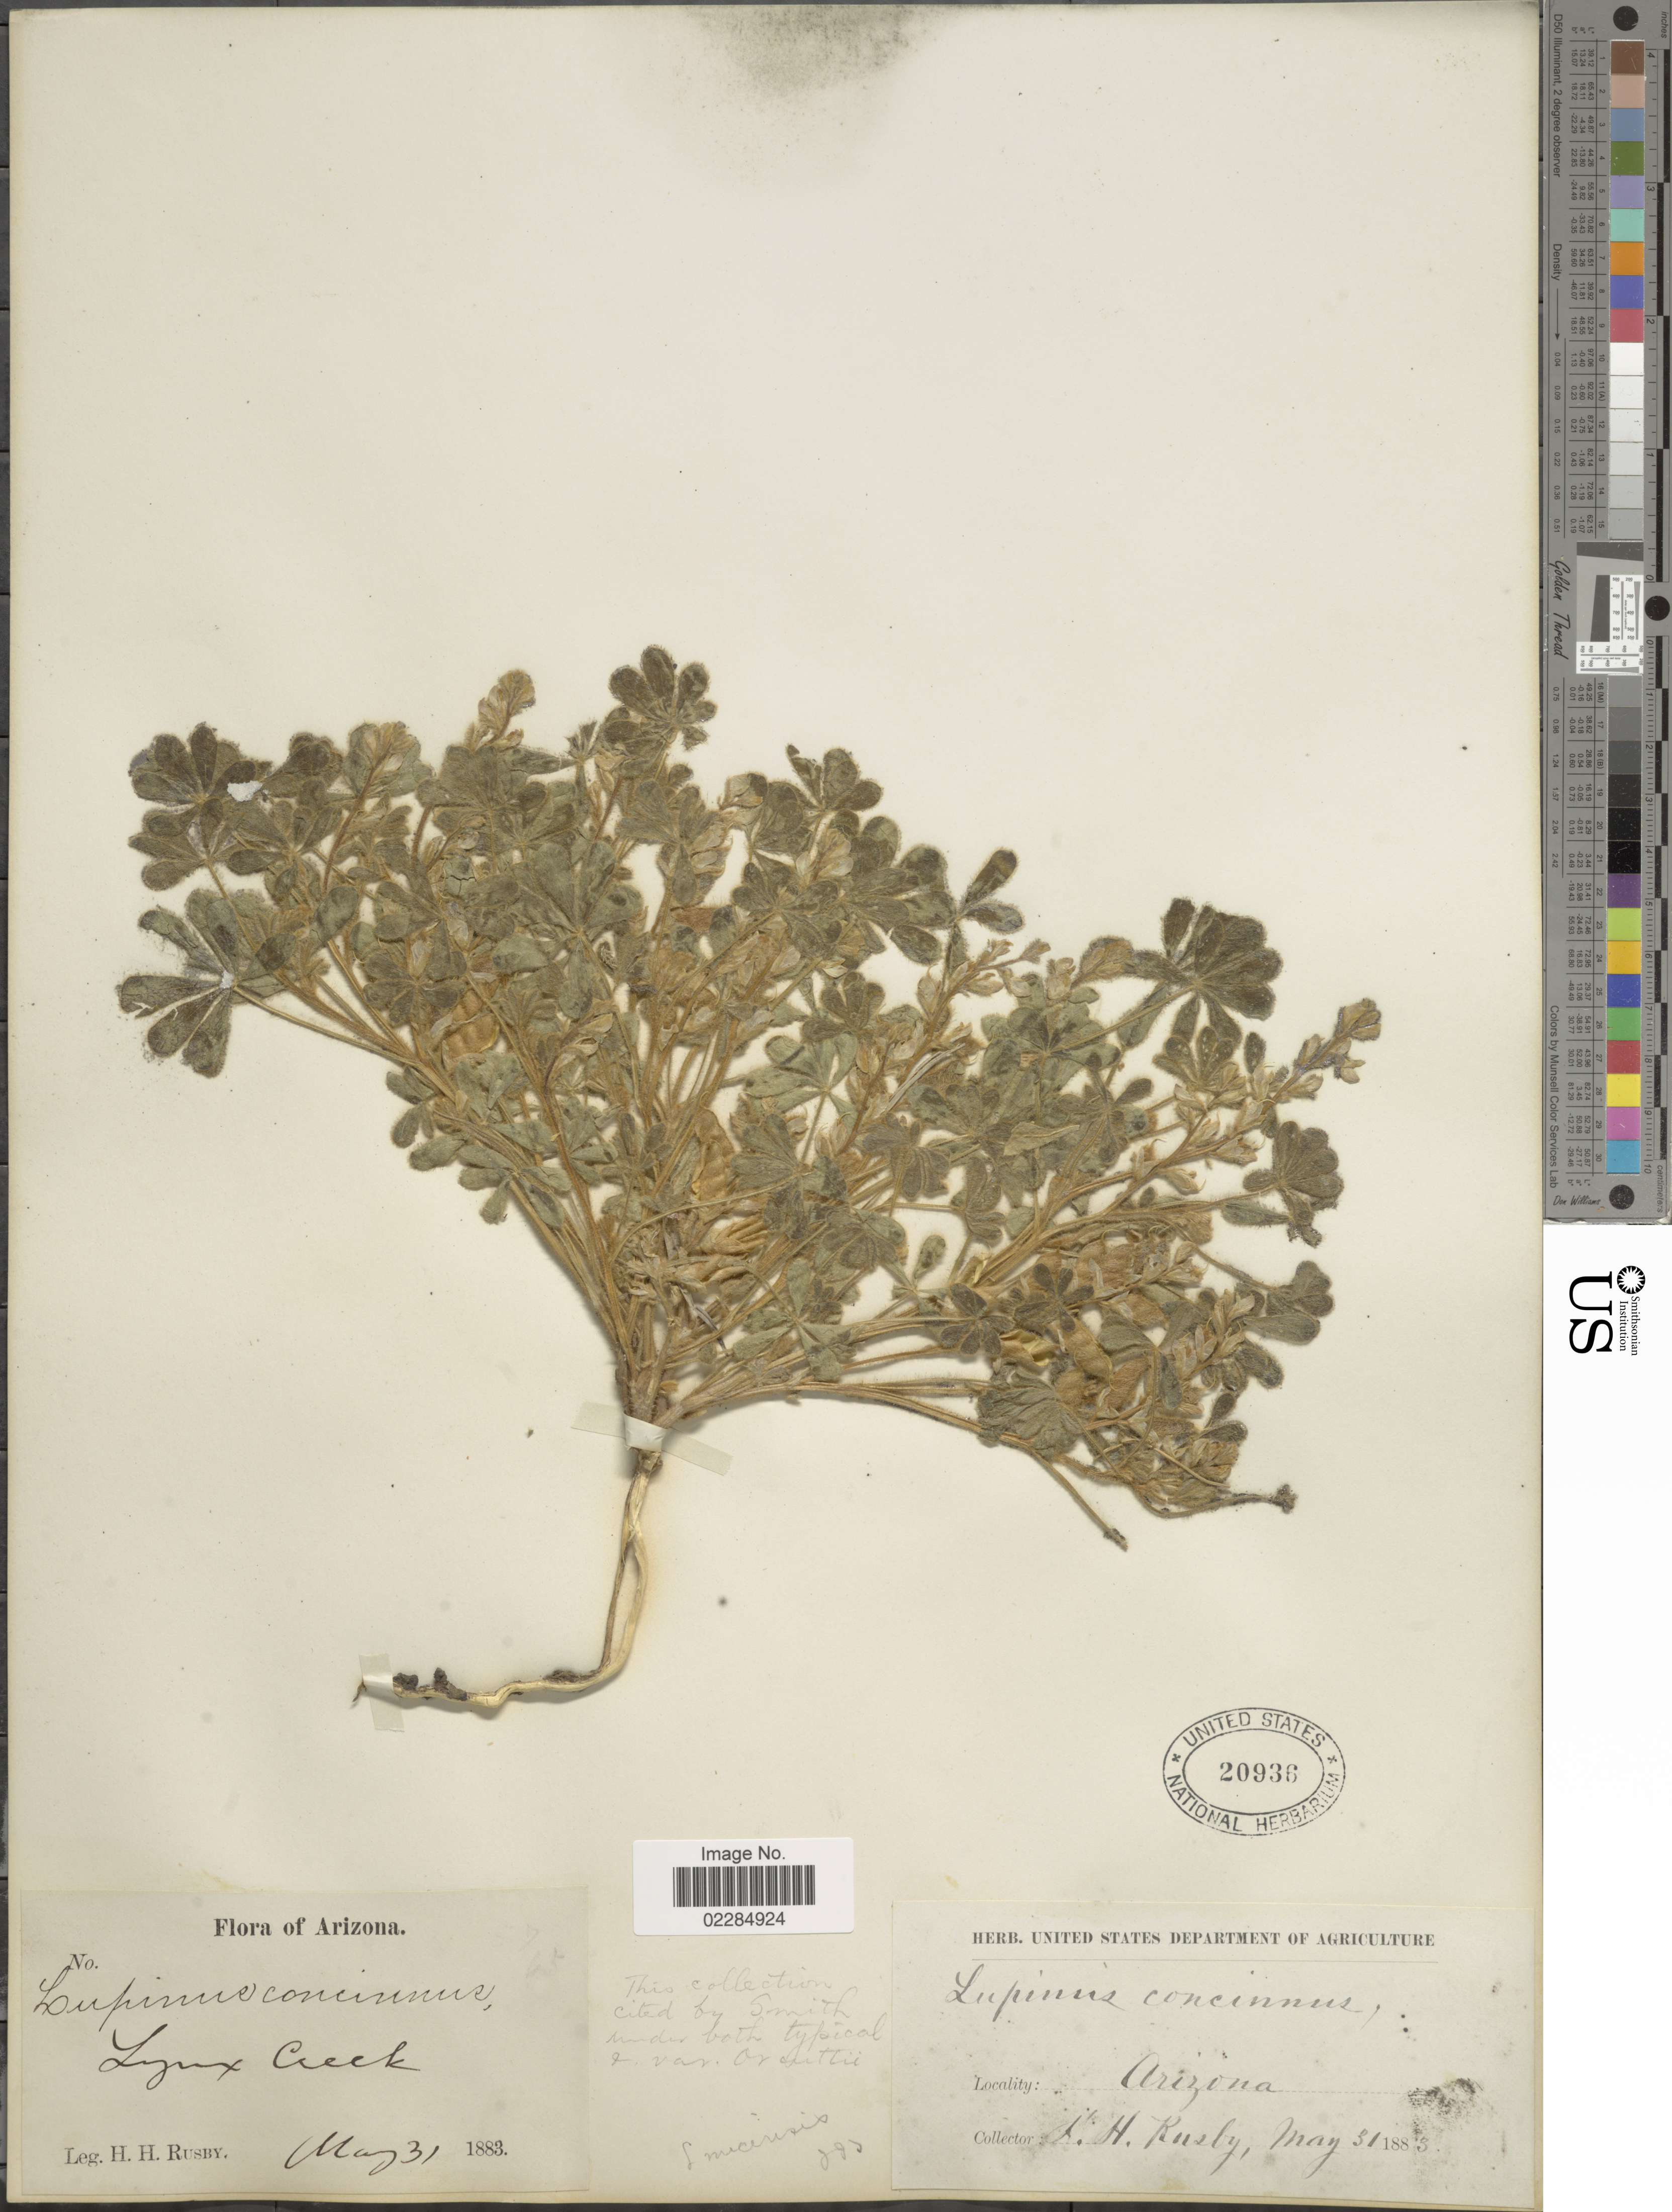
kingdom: Plantae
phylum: Tracheophyta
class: Magnoliopsida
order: Fabales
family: Fabaceae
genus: Lupinus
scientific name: Lupinus concinnus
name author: J. Agardh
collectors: H. H. Rusby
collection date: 1883-05-31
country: United States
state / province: Arizona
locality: Lynx Creek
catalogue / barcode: US 20936